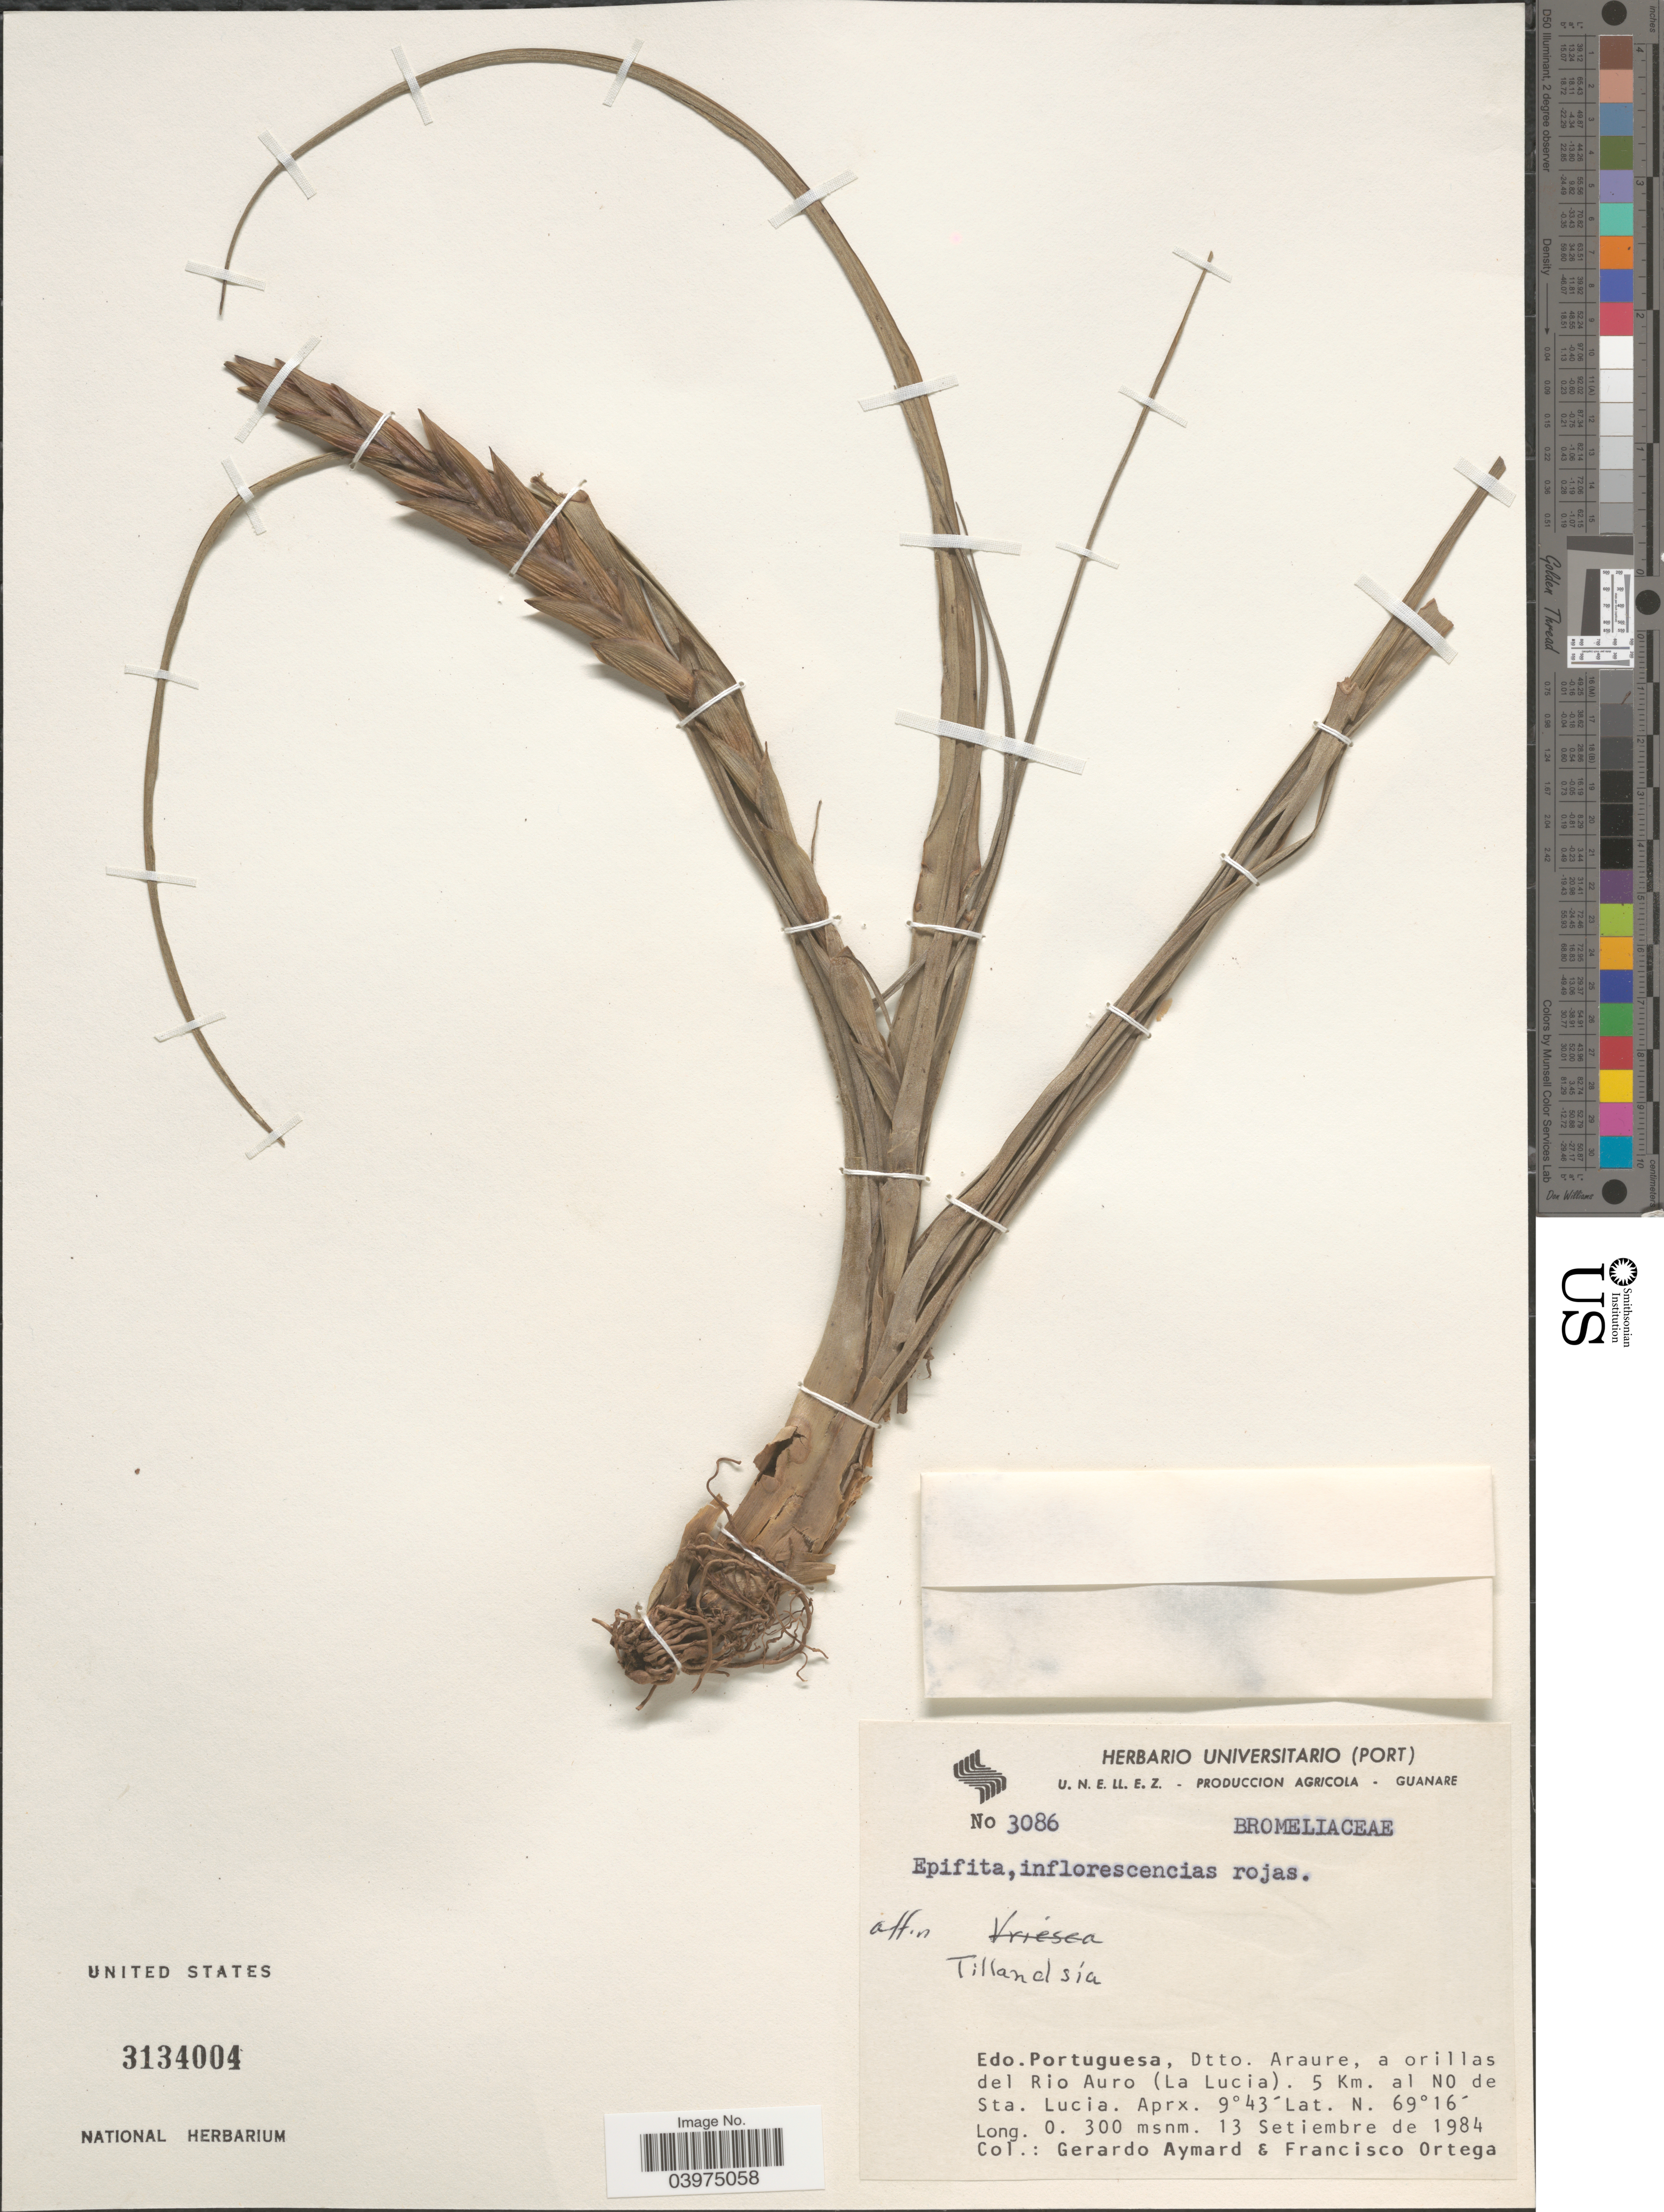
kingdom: Plantae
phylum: Tracheophyta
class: Liliopsida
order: Poales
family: Bromeliaceae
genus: Tillandsia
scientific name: Tillandsia sp.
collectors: G. A. Aymard & F. J. Ortega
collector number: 3086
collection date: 1984-09-13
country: Venezuela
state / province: Portuguesa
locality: Dtto. Araure, a orillas del Rio Auro (La Lucia). 5 Km. al NO de Sta. Lucia.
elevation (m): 300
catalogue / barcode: US 3134004